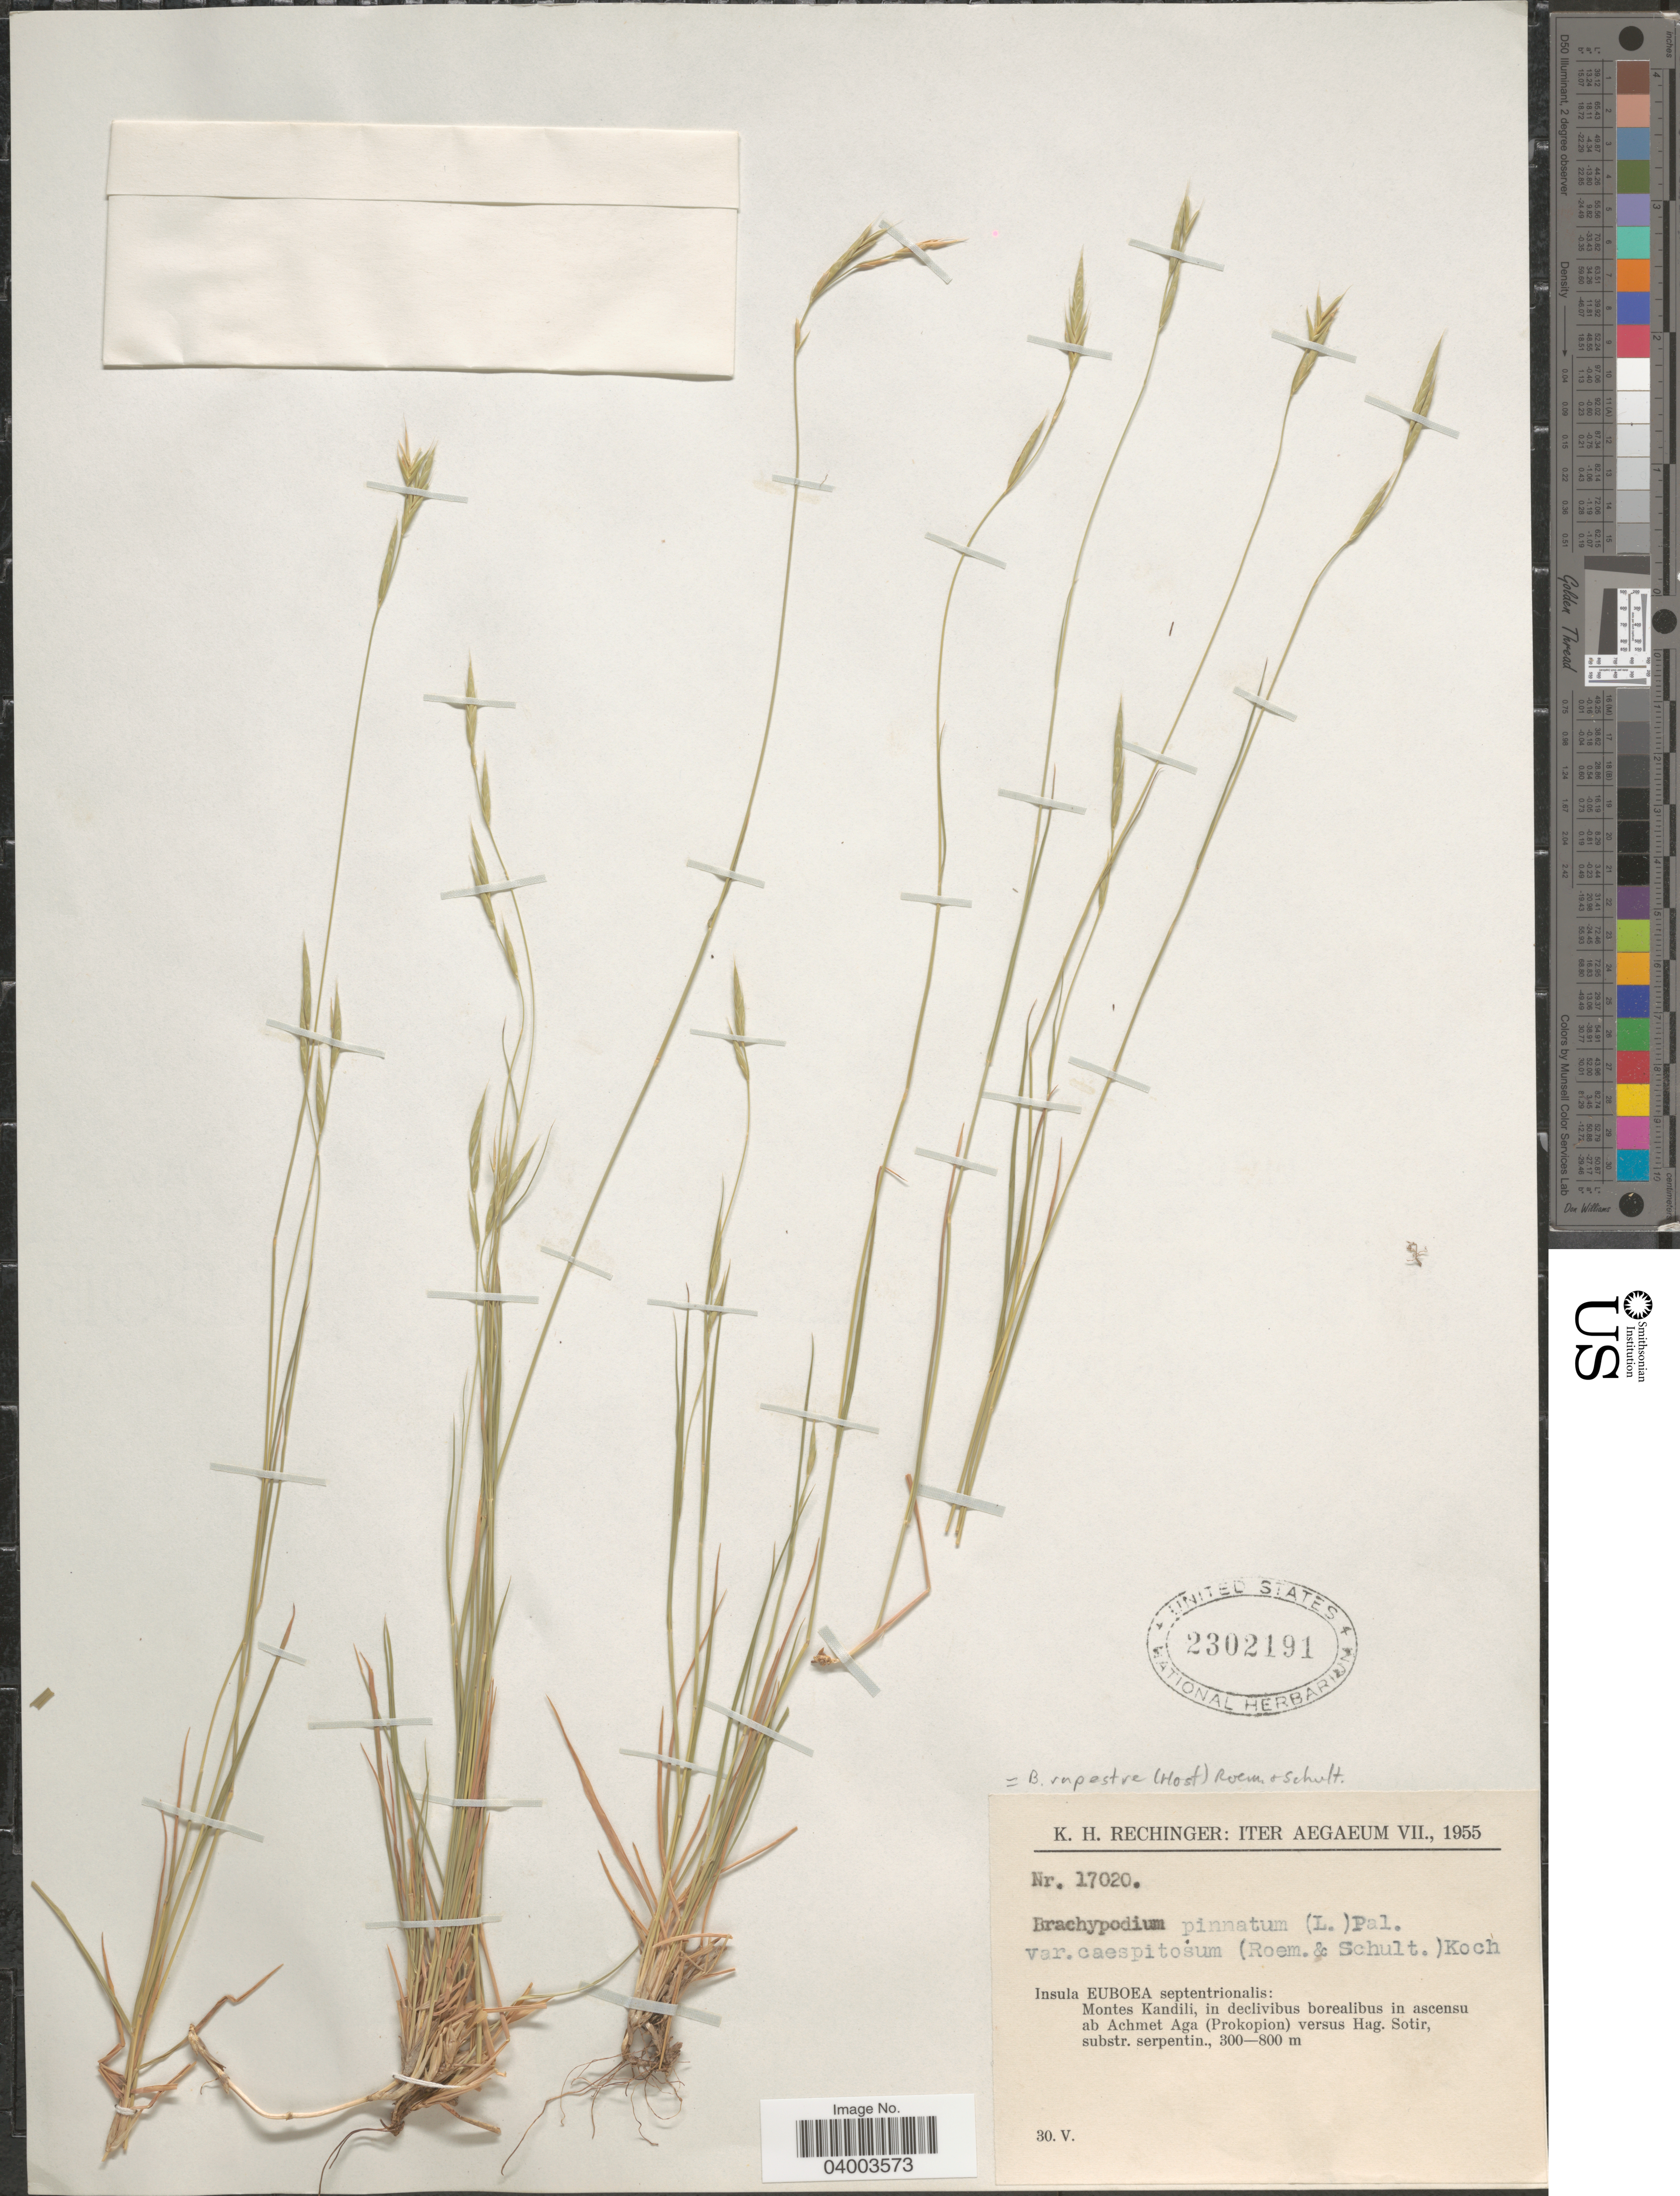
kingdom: Plantae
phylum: Tracheophyta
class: Liliopsida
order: Poales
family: Poaceae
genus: Brachypodium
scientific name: Brachypodium rupestre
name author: (Host) Roem. & Schult.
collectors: K. H. Rechinger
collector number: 17020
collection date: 1955-05-30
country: Greece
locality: Insula Euboea septentrionalis: Montes Kandili, in declivibus borealibus in ascensu ab Achmet Aga (Prokopion) versus Hag. Sotir, substr. serpentin.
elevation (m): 300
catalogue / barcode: US 2302191